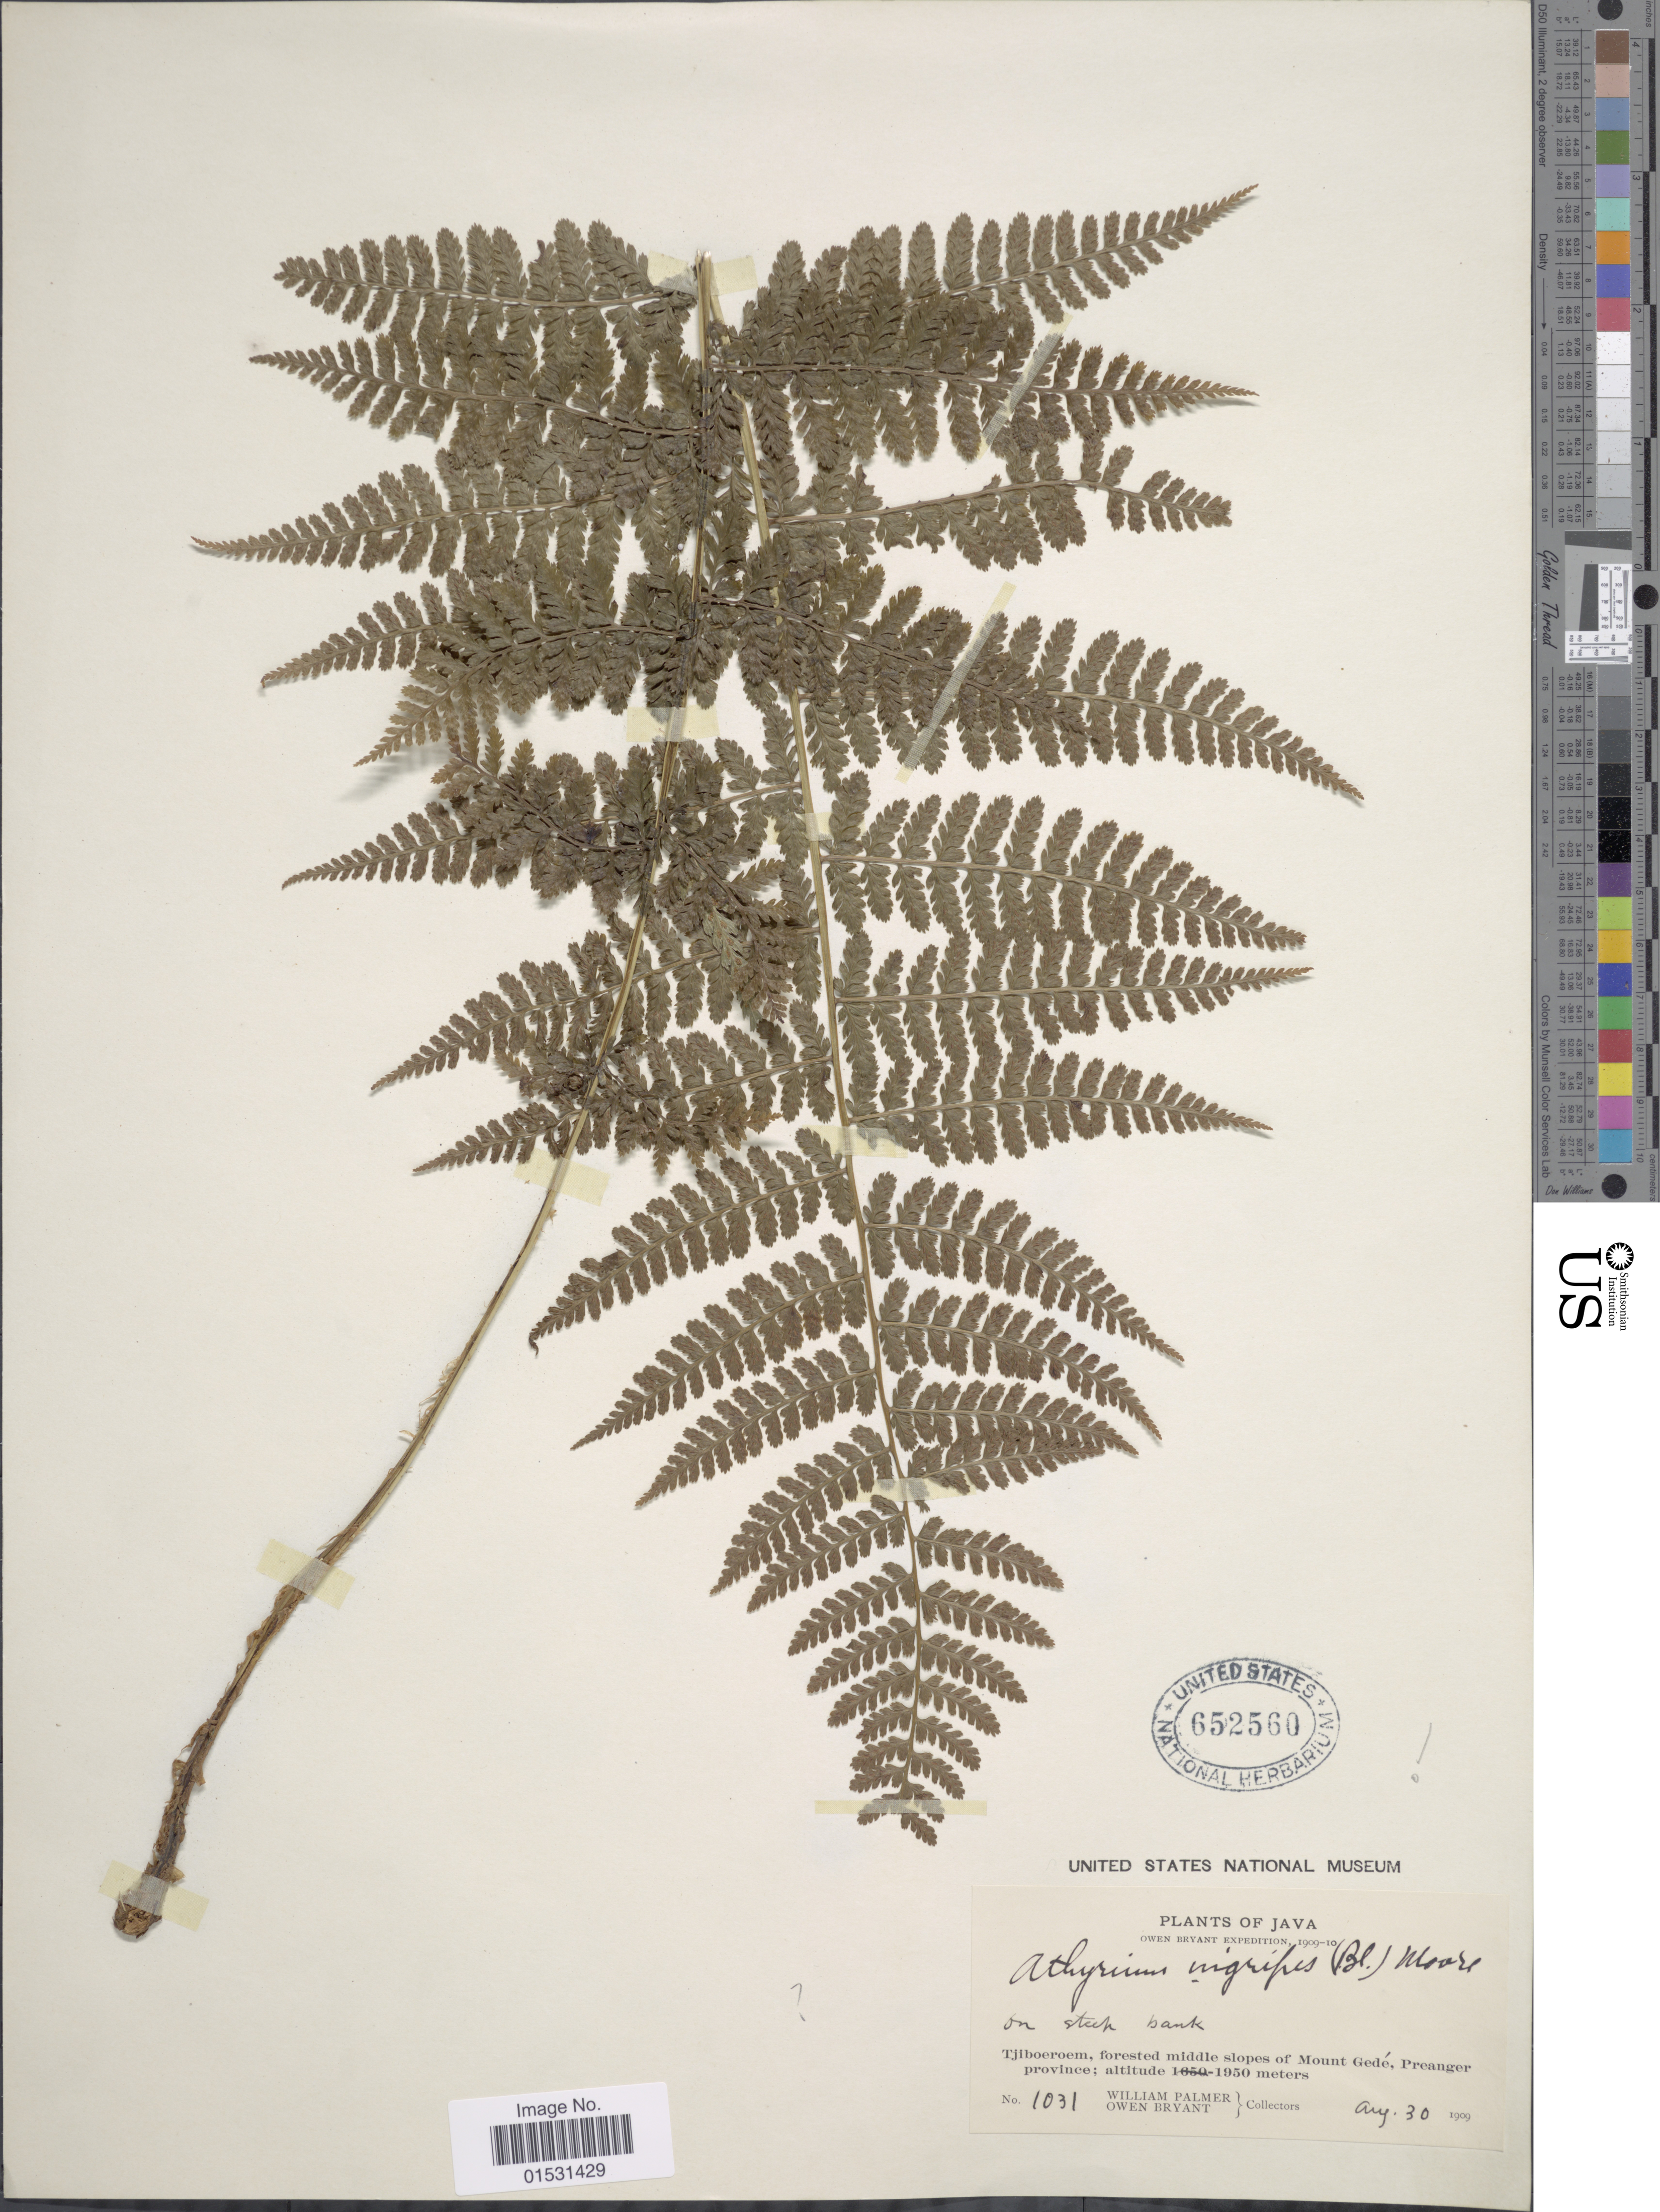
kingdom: Plantae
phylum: Tracheophyta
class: Polypodiopsida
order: Polypodiales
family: Athyriaceae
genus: Athyrium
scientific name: Athyrium nigripes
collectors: W. Palmer & O. Bryant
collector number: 1031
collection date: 1909-08-30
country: Indonesia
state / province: Java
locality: Tjiboeroem, forested middle slopes of Mount Gede, Preanger province.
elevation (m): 1950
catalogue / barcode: US 652560